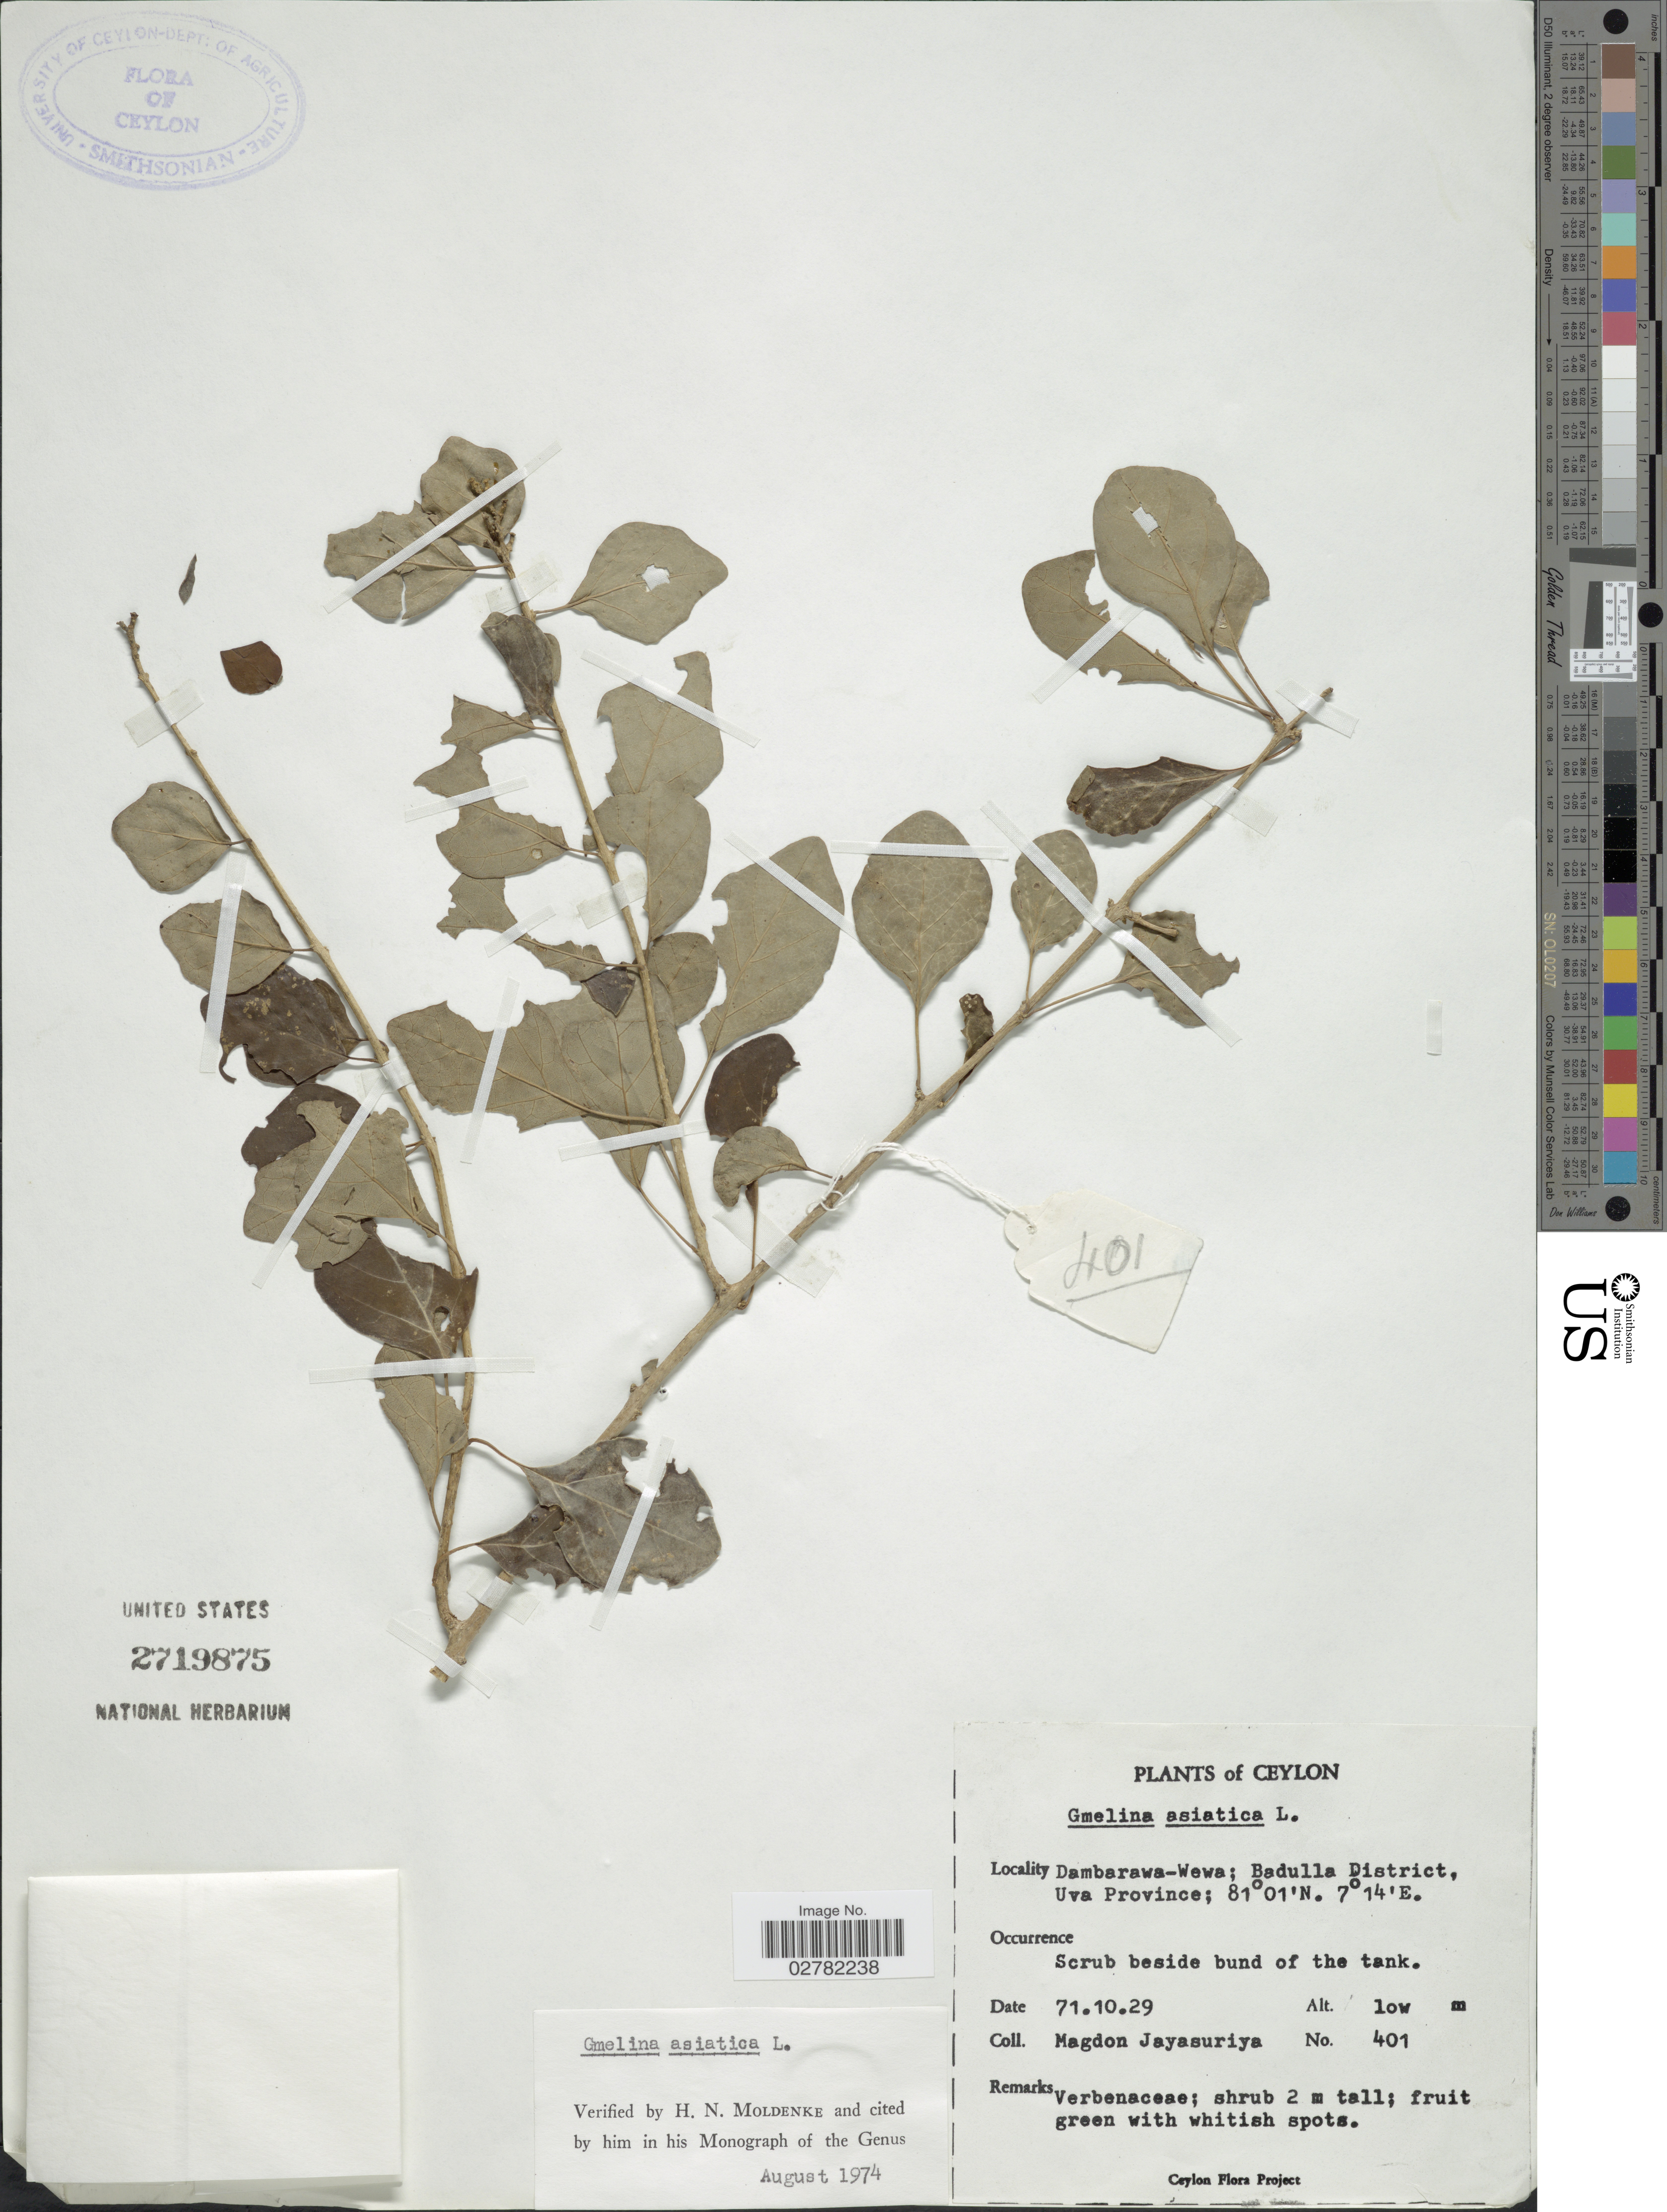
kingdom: Plantae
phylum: Tracheophyta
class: Magnoliopsida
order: Lamiales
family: Lamiaceae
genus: Gmelina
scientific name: Gmelina asiatica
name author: L.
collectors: A. H. Jayasuriya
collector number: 401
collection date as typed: Transcribed d/m/y: 29/10/71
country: Sri Lanka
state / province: Uva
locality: Ceylon. Dambarawa-Wewa; Badulla District.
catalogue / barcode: US 2719875